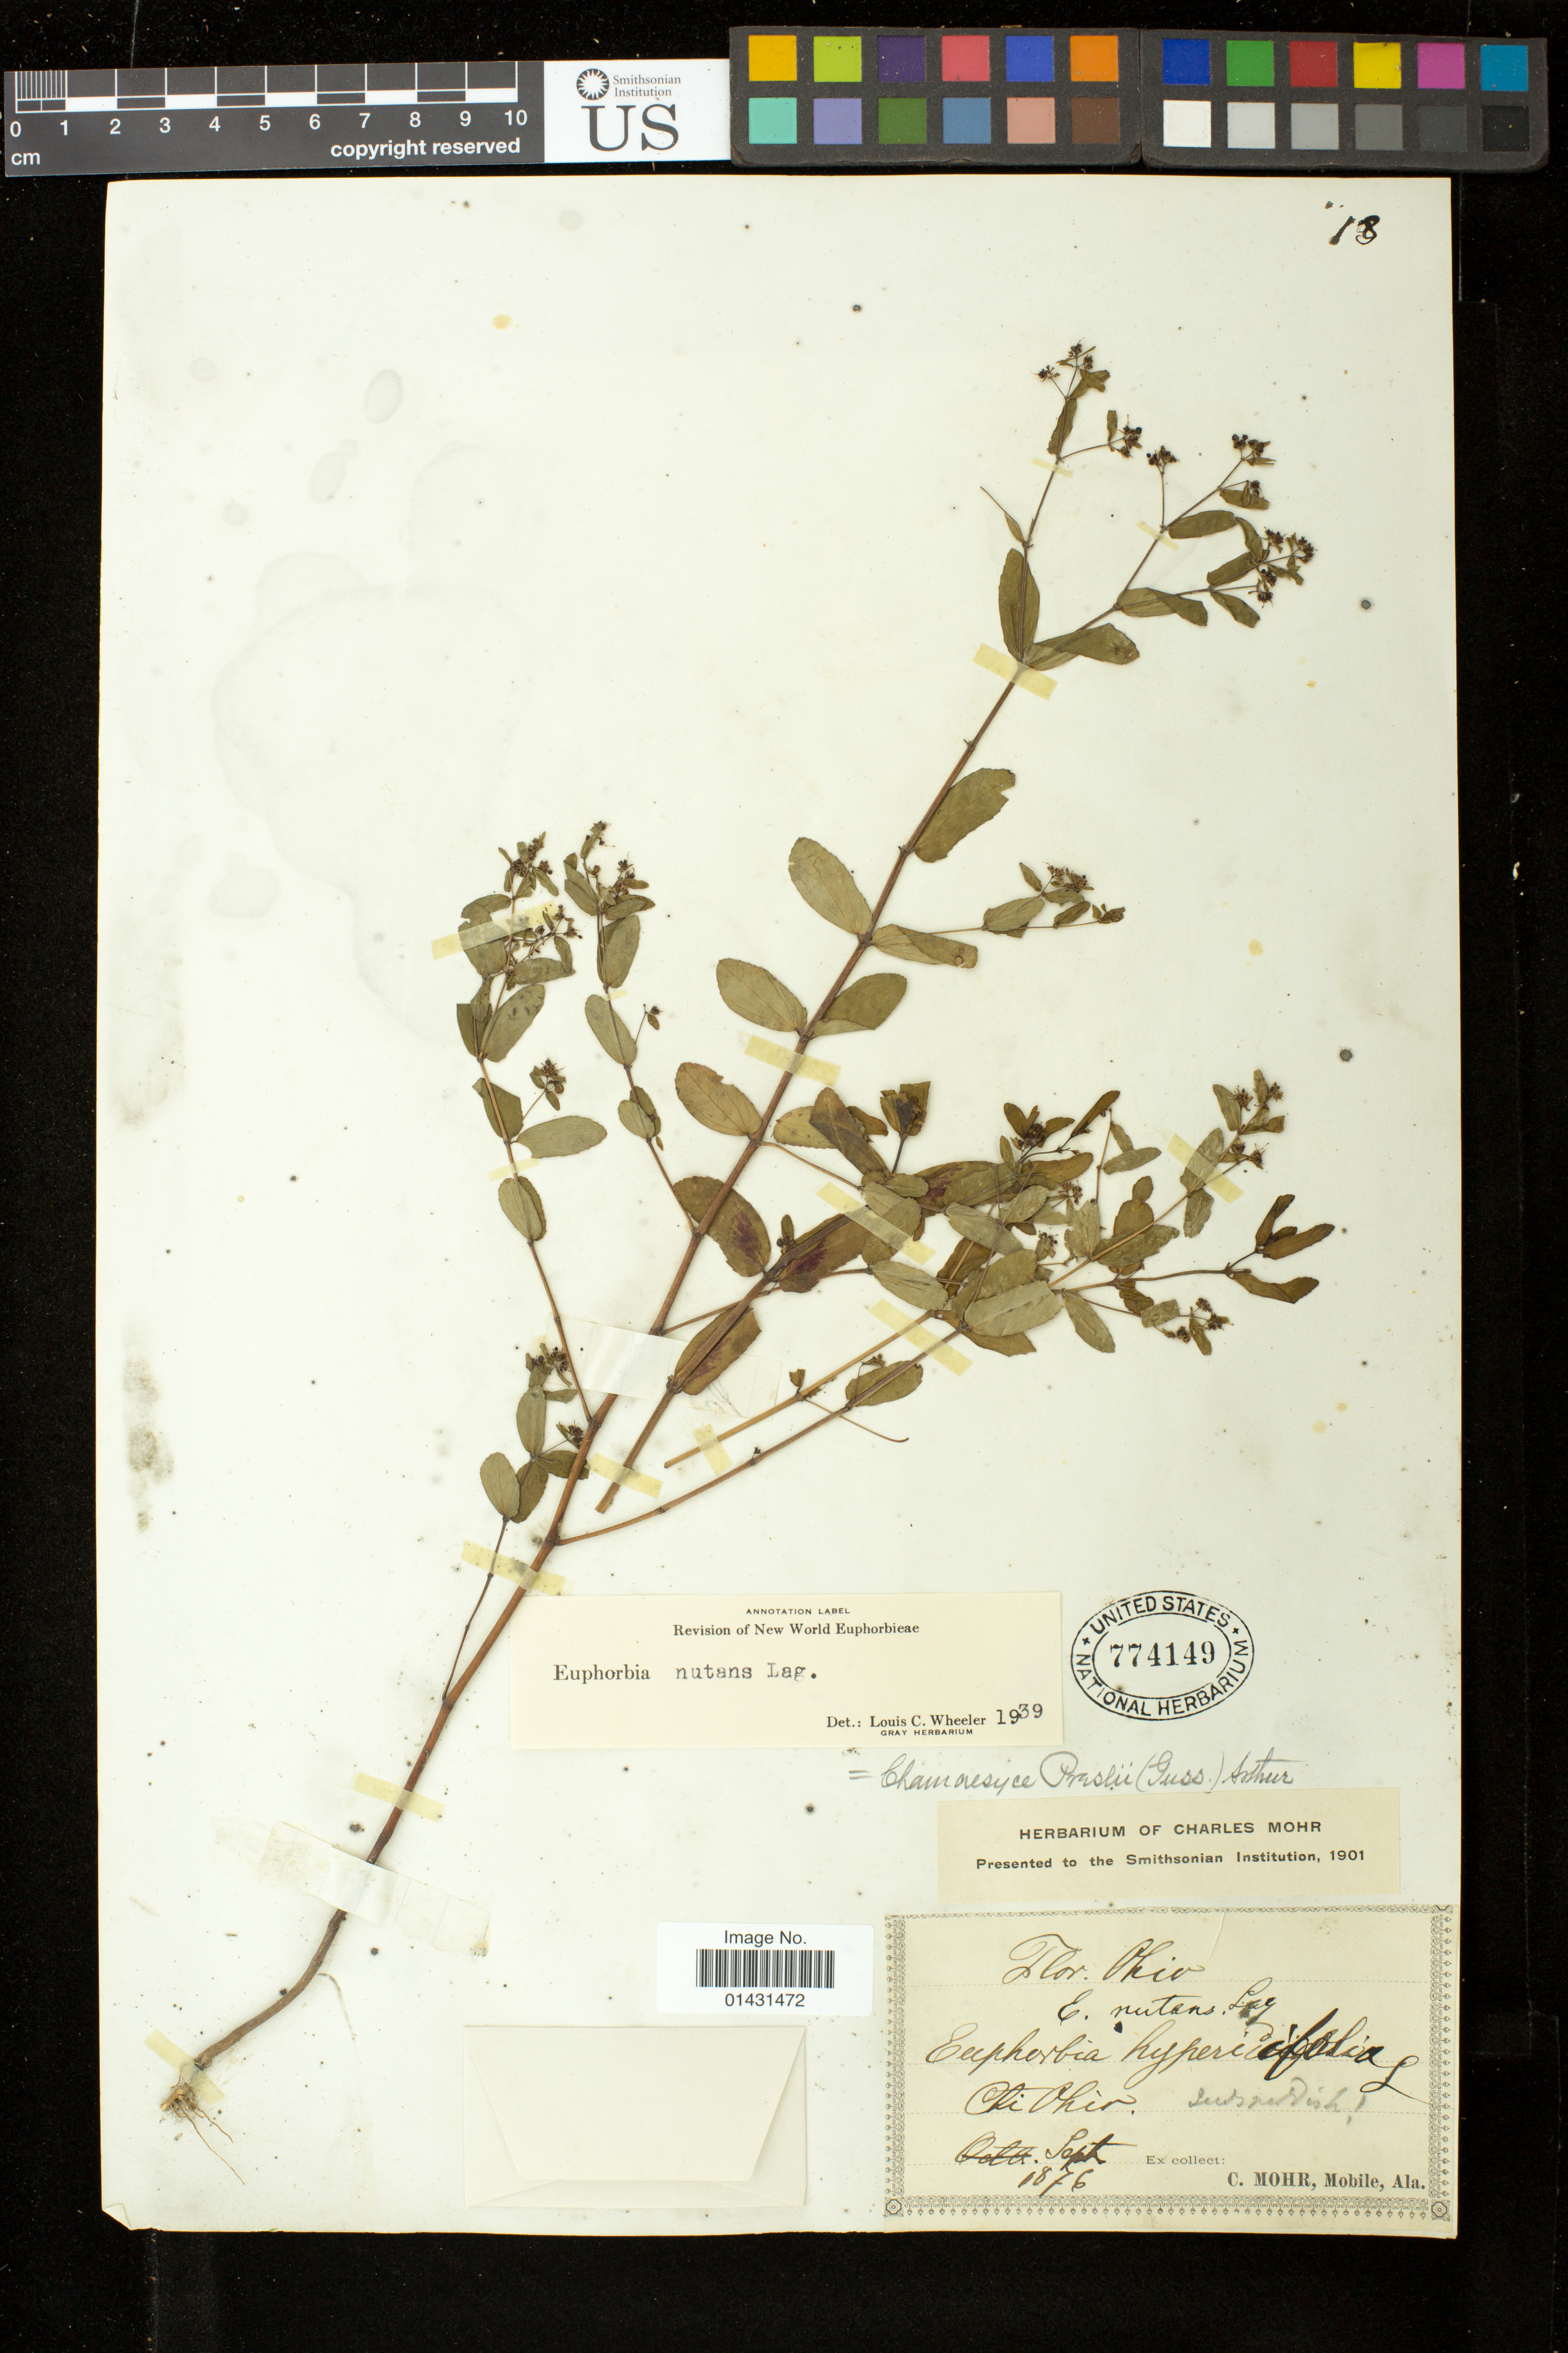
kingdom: Plantae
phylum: Tracheophyta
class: Magnoliopsida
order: Malpighiales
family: Euphorbiaceae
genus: Euphorbia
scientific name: Euphorbia maculata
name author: L.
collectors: C. T. Mohr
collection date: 1876-09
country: United States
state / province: Ohio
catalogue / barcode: US 774149